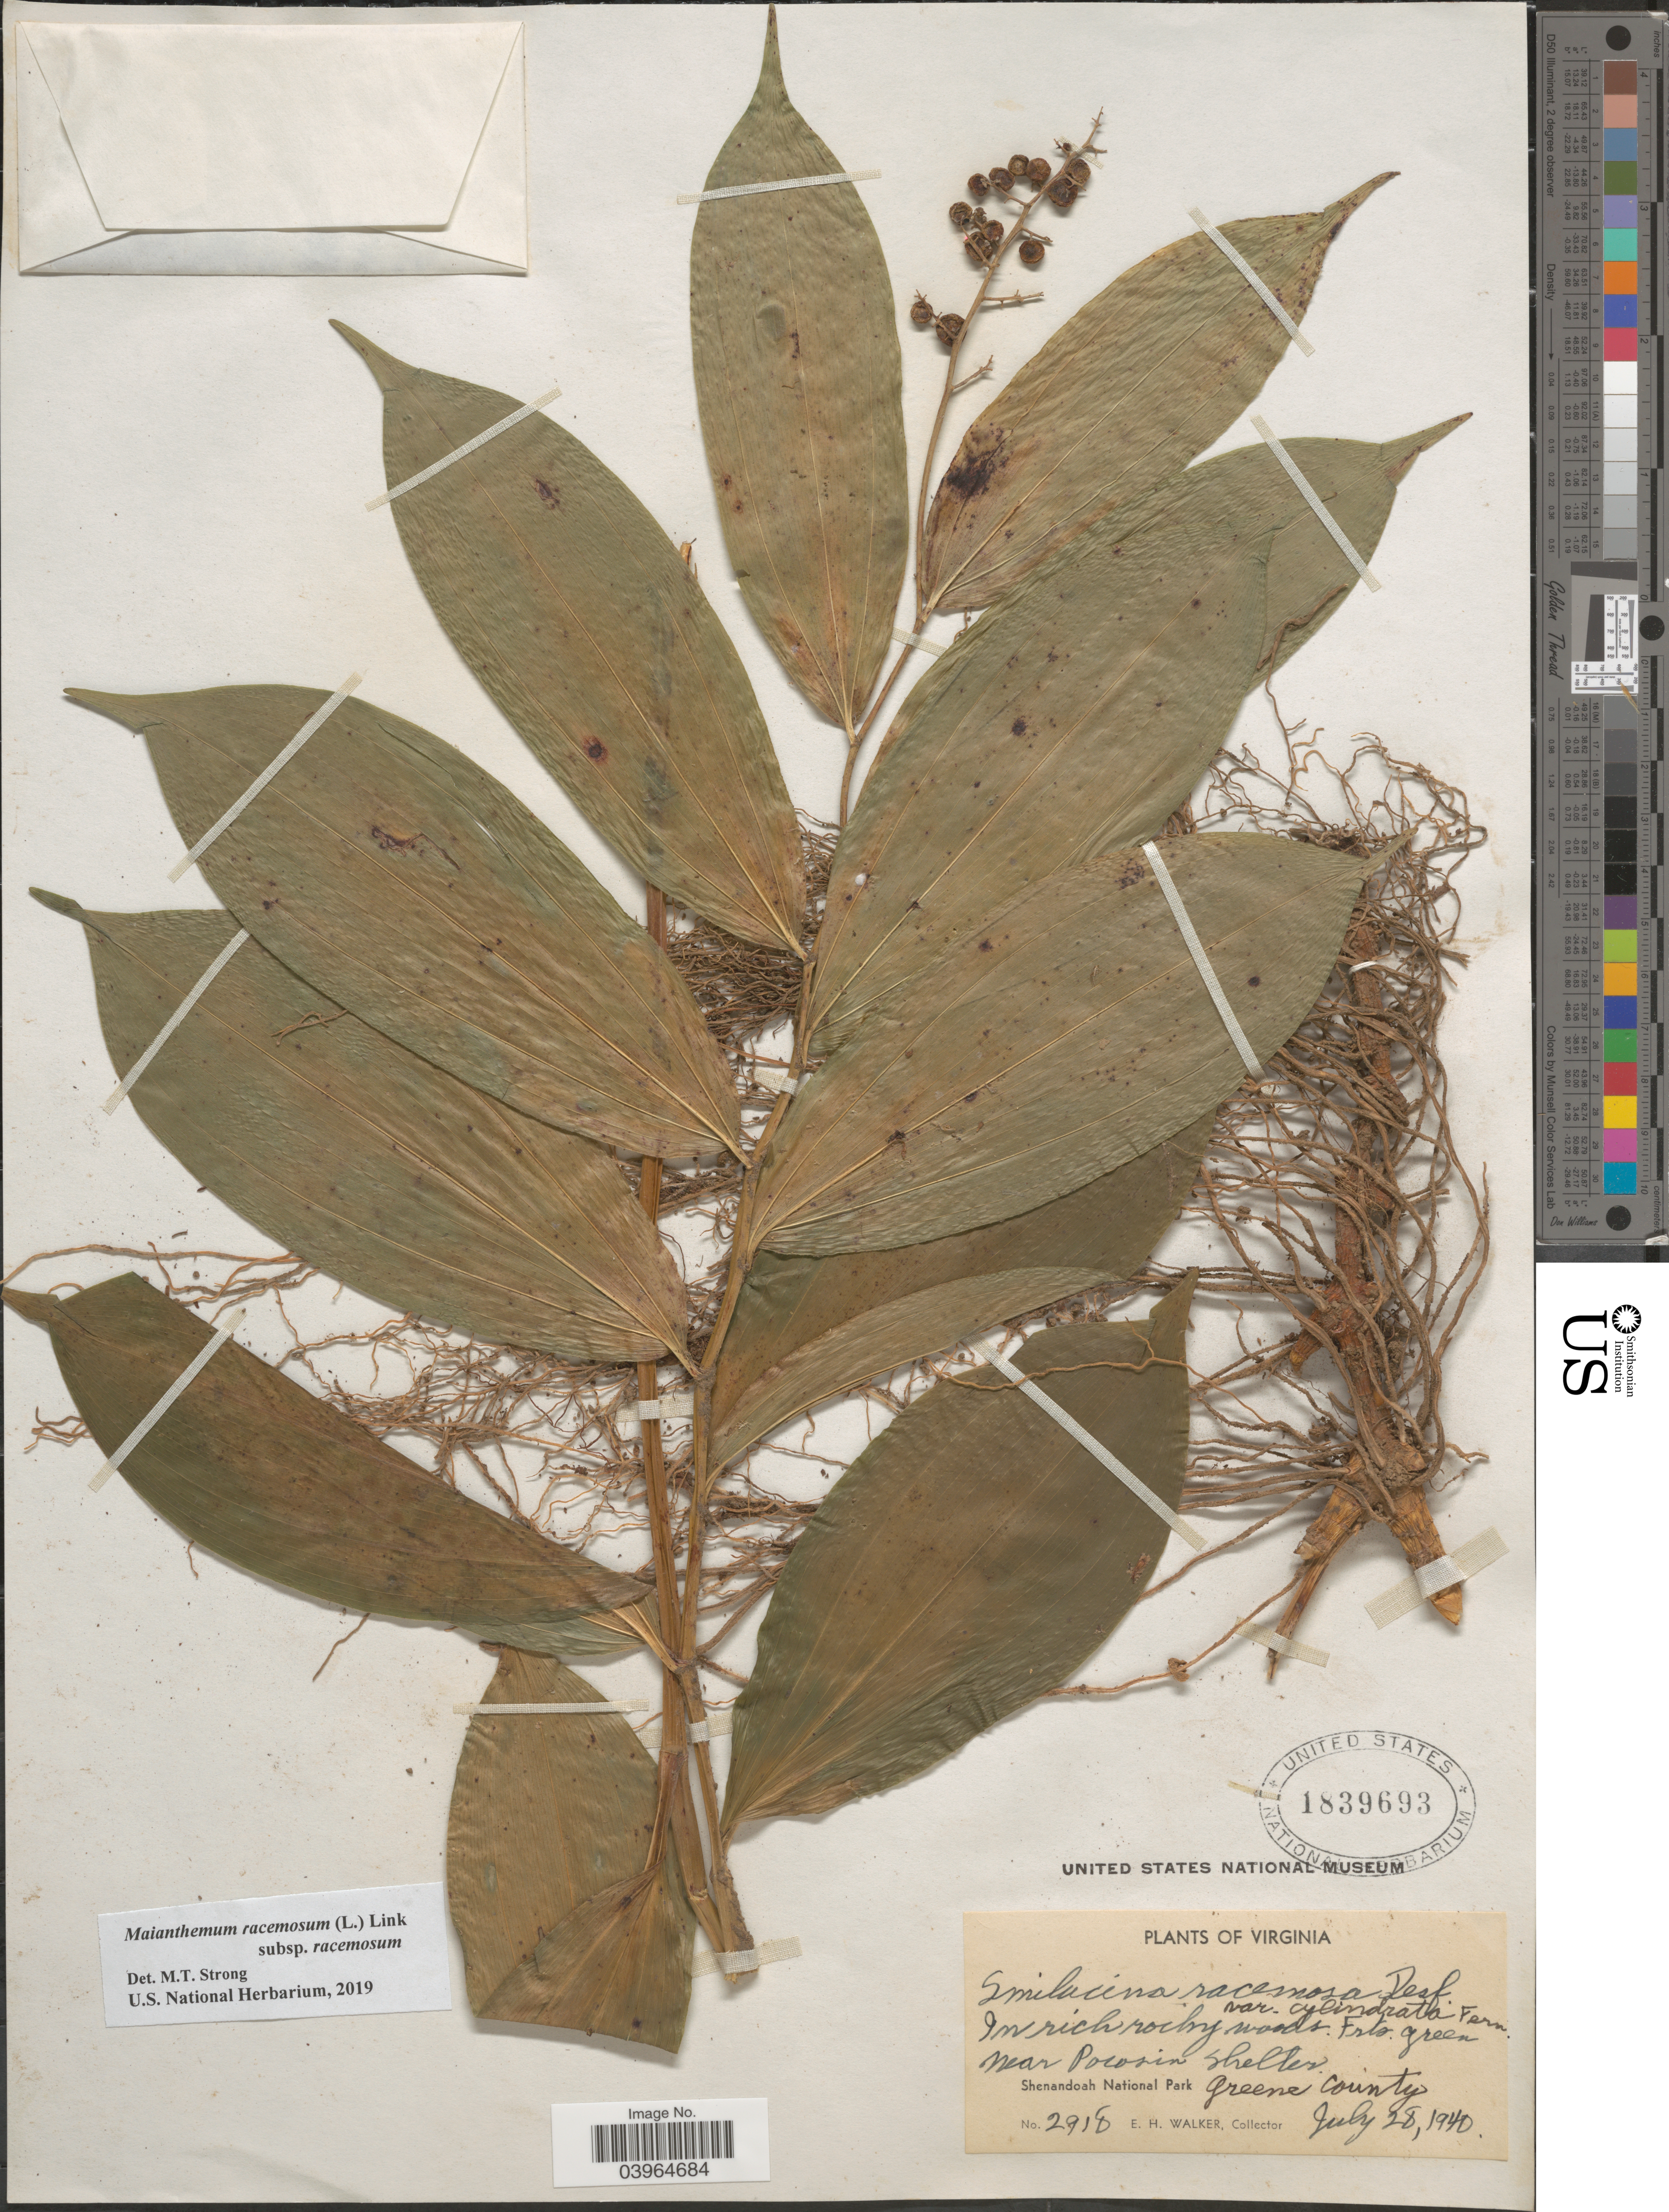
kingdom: Plantae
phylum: Tracheophyta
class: Liliopsida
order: Asparagales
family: Asparagaceae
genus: Maianthemum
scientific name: Maianthemum racemosum subsp. racemosum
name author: (L.) Link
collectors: E. H. Walker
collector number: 2918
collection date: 1940-07-28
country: United States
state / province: Virginia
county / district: Greene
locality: Near Pocosin Shelter. Shenandoah National Park. Greene County.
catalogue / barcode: US 1839693